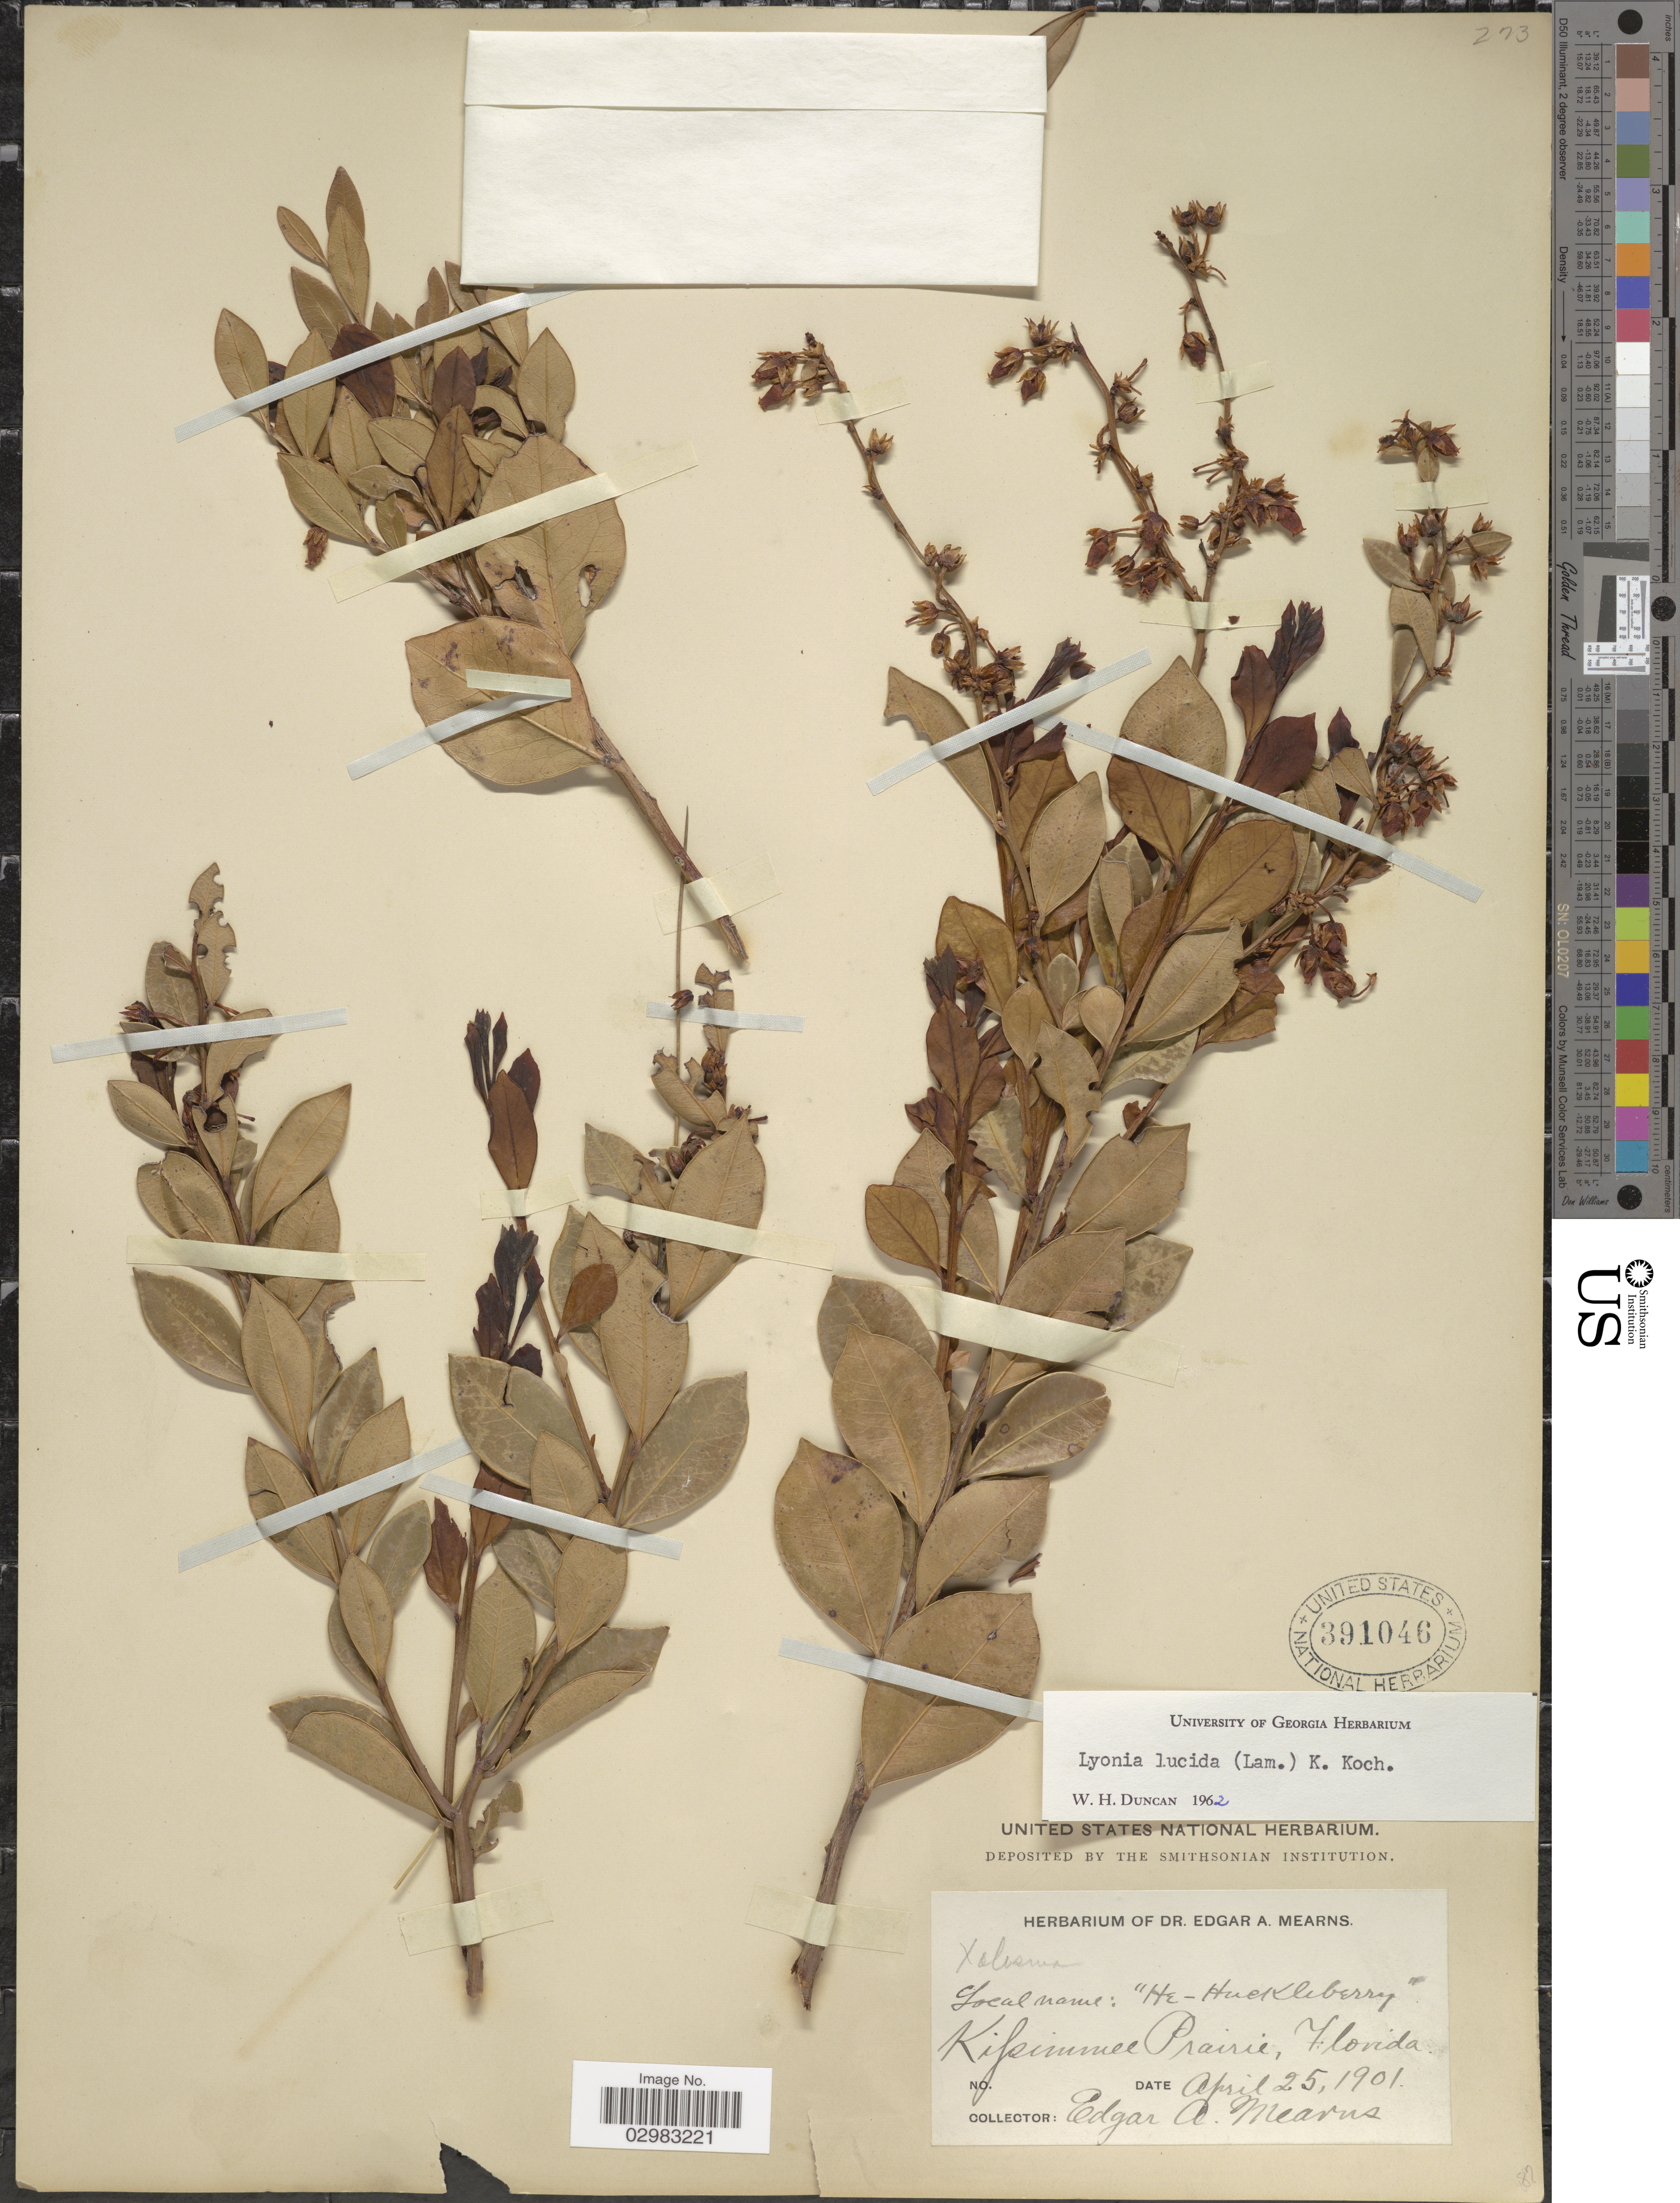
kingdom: Plantae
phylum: Tracheophyta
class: Magnoliopsida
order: Ericales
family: Ericaceae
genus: Lyonia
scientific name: Lyonia lucida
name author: K. Koch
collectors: E. A. Mearns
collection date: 1901-04-25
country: United States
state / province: Florida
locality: Kissimmee Prairie.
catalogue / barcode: US 391046